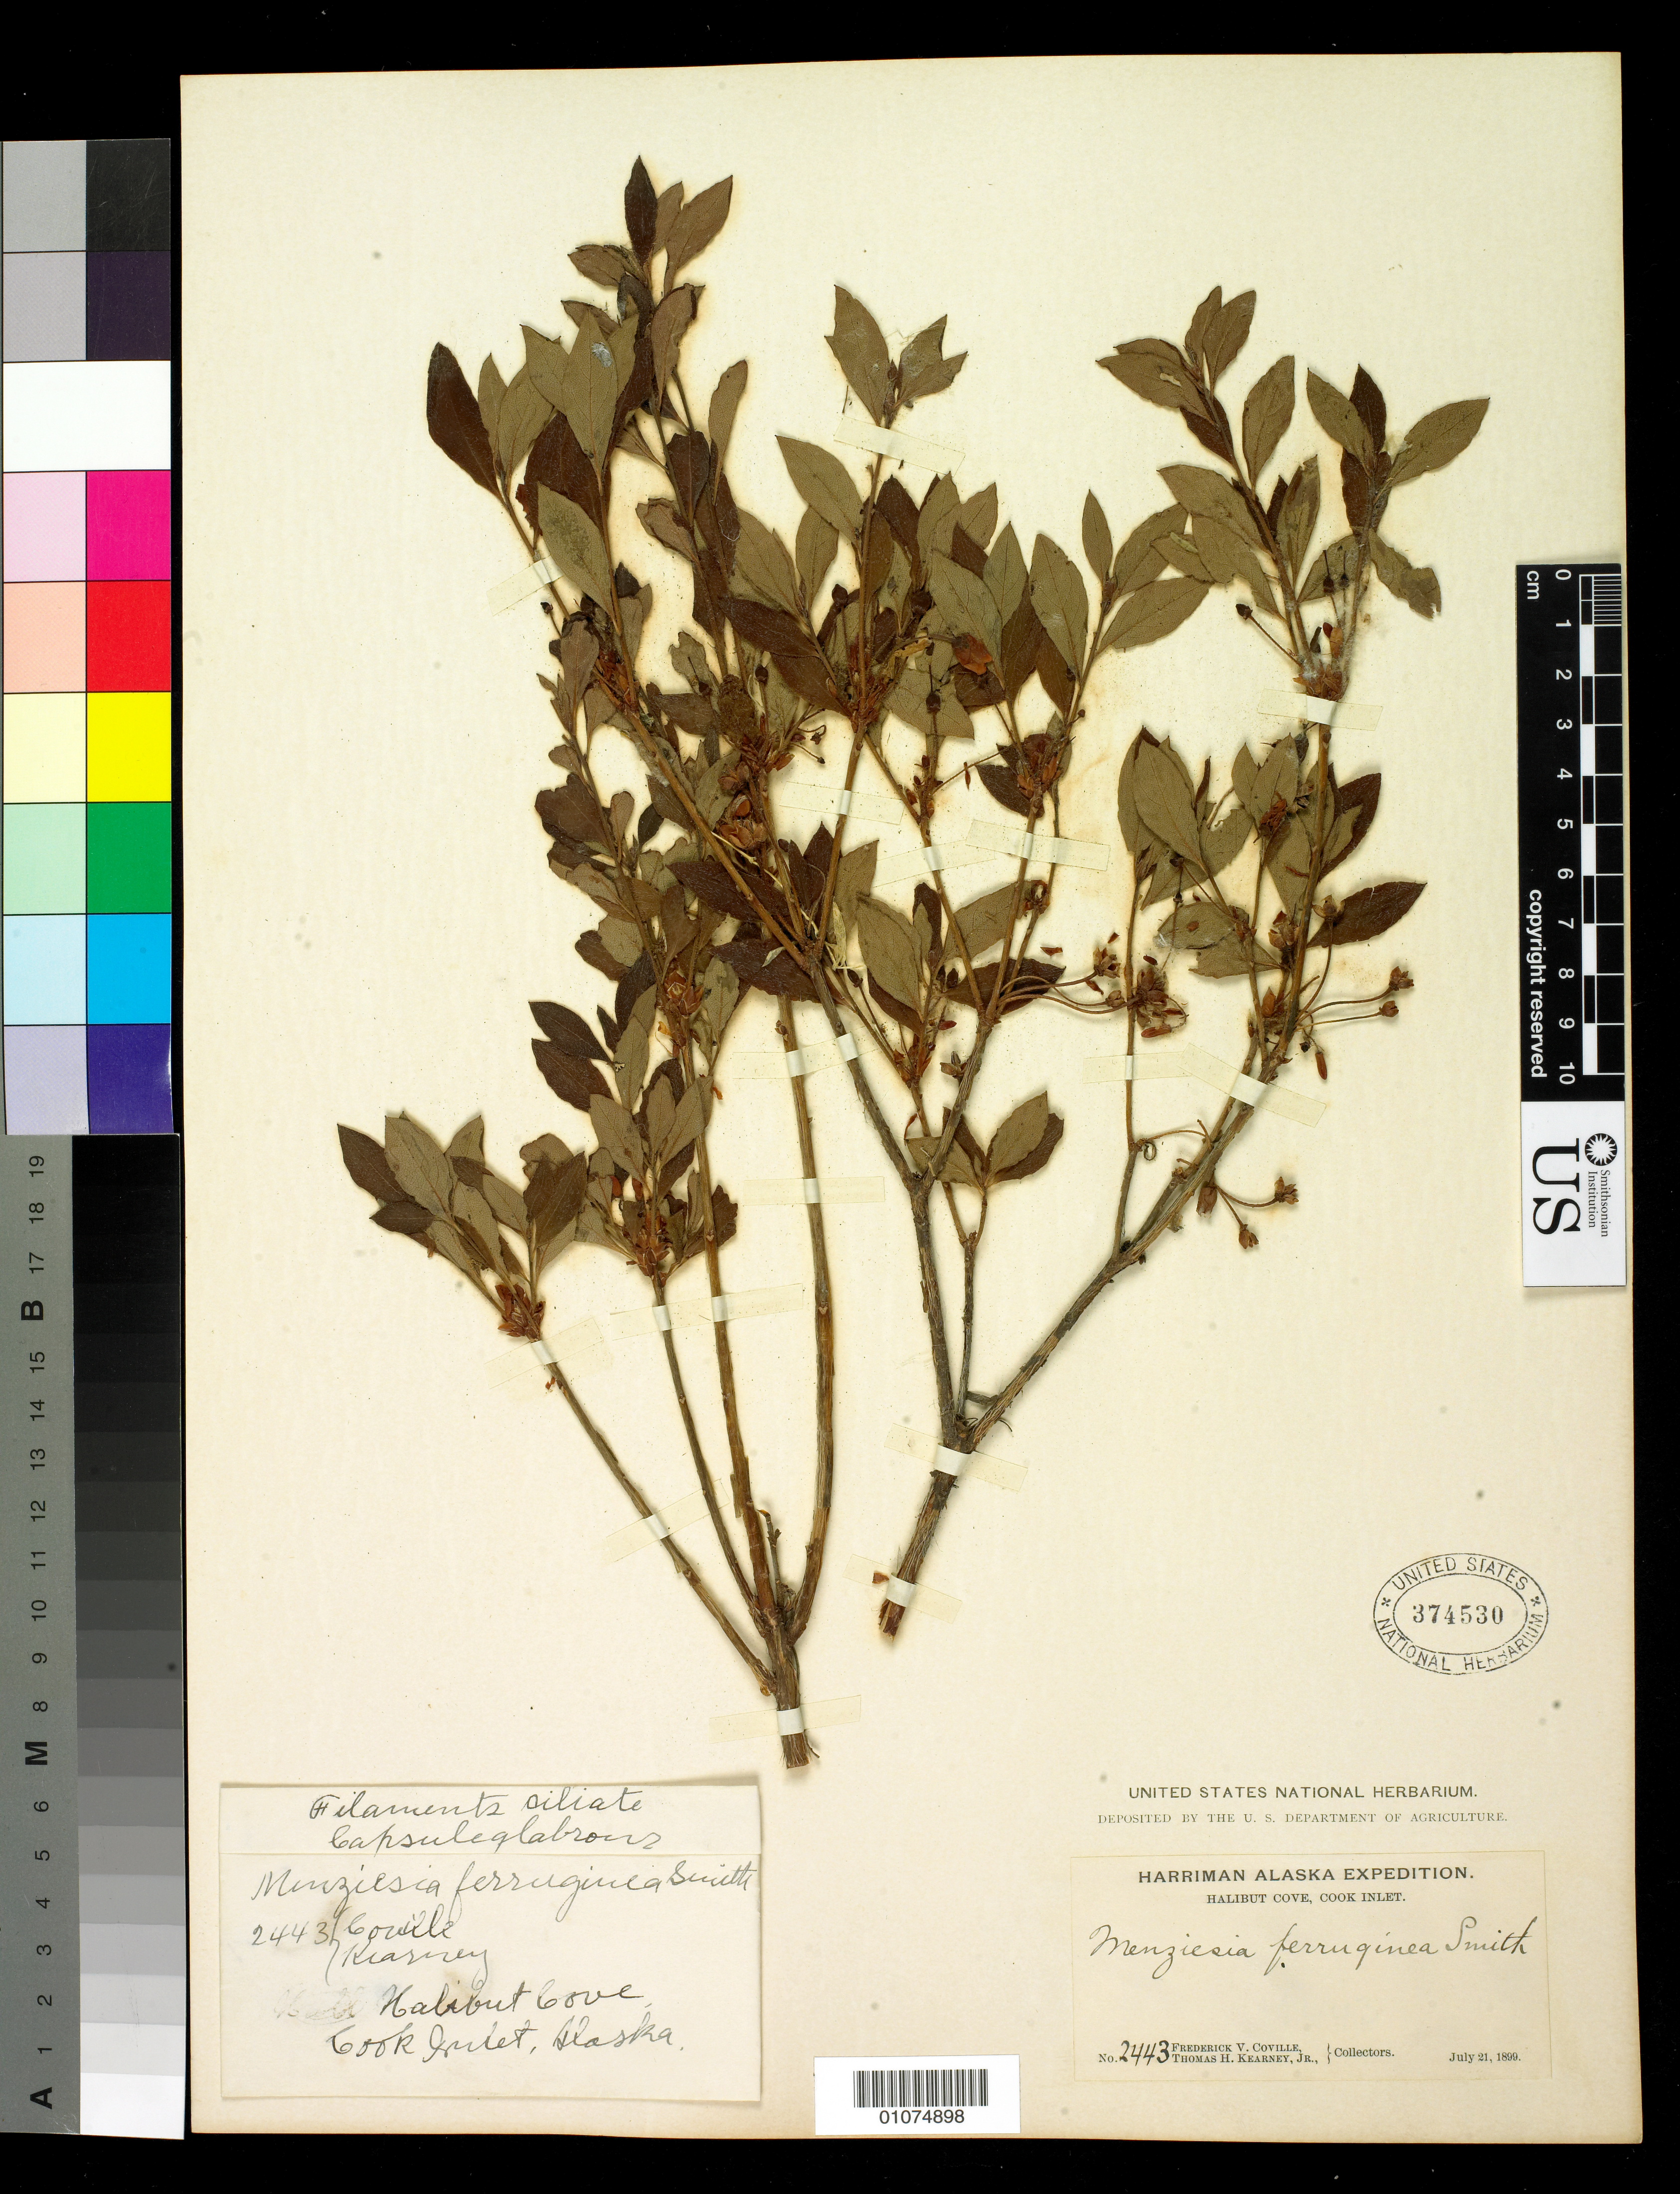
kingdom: Plantae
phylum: Tracheophyta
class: Magnoliopsida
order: Ericales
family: Ericaceae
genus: Menziesia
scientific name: Menziesia ferruginea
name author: Sm.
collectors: F. V. Coville & T. H. Kearney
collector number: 2443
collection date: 1899-07-21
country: United States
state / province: Alaska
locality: Halibut Cove, Cook Inlet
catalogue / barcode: US 374530